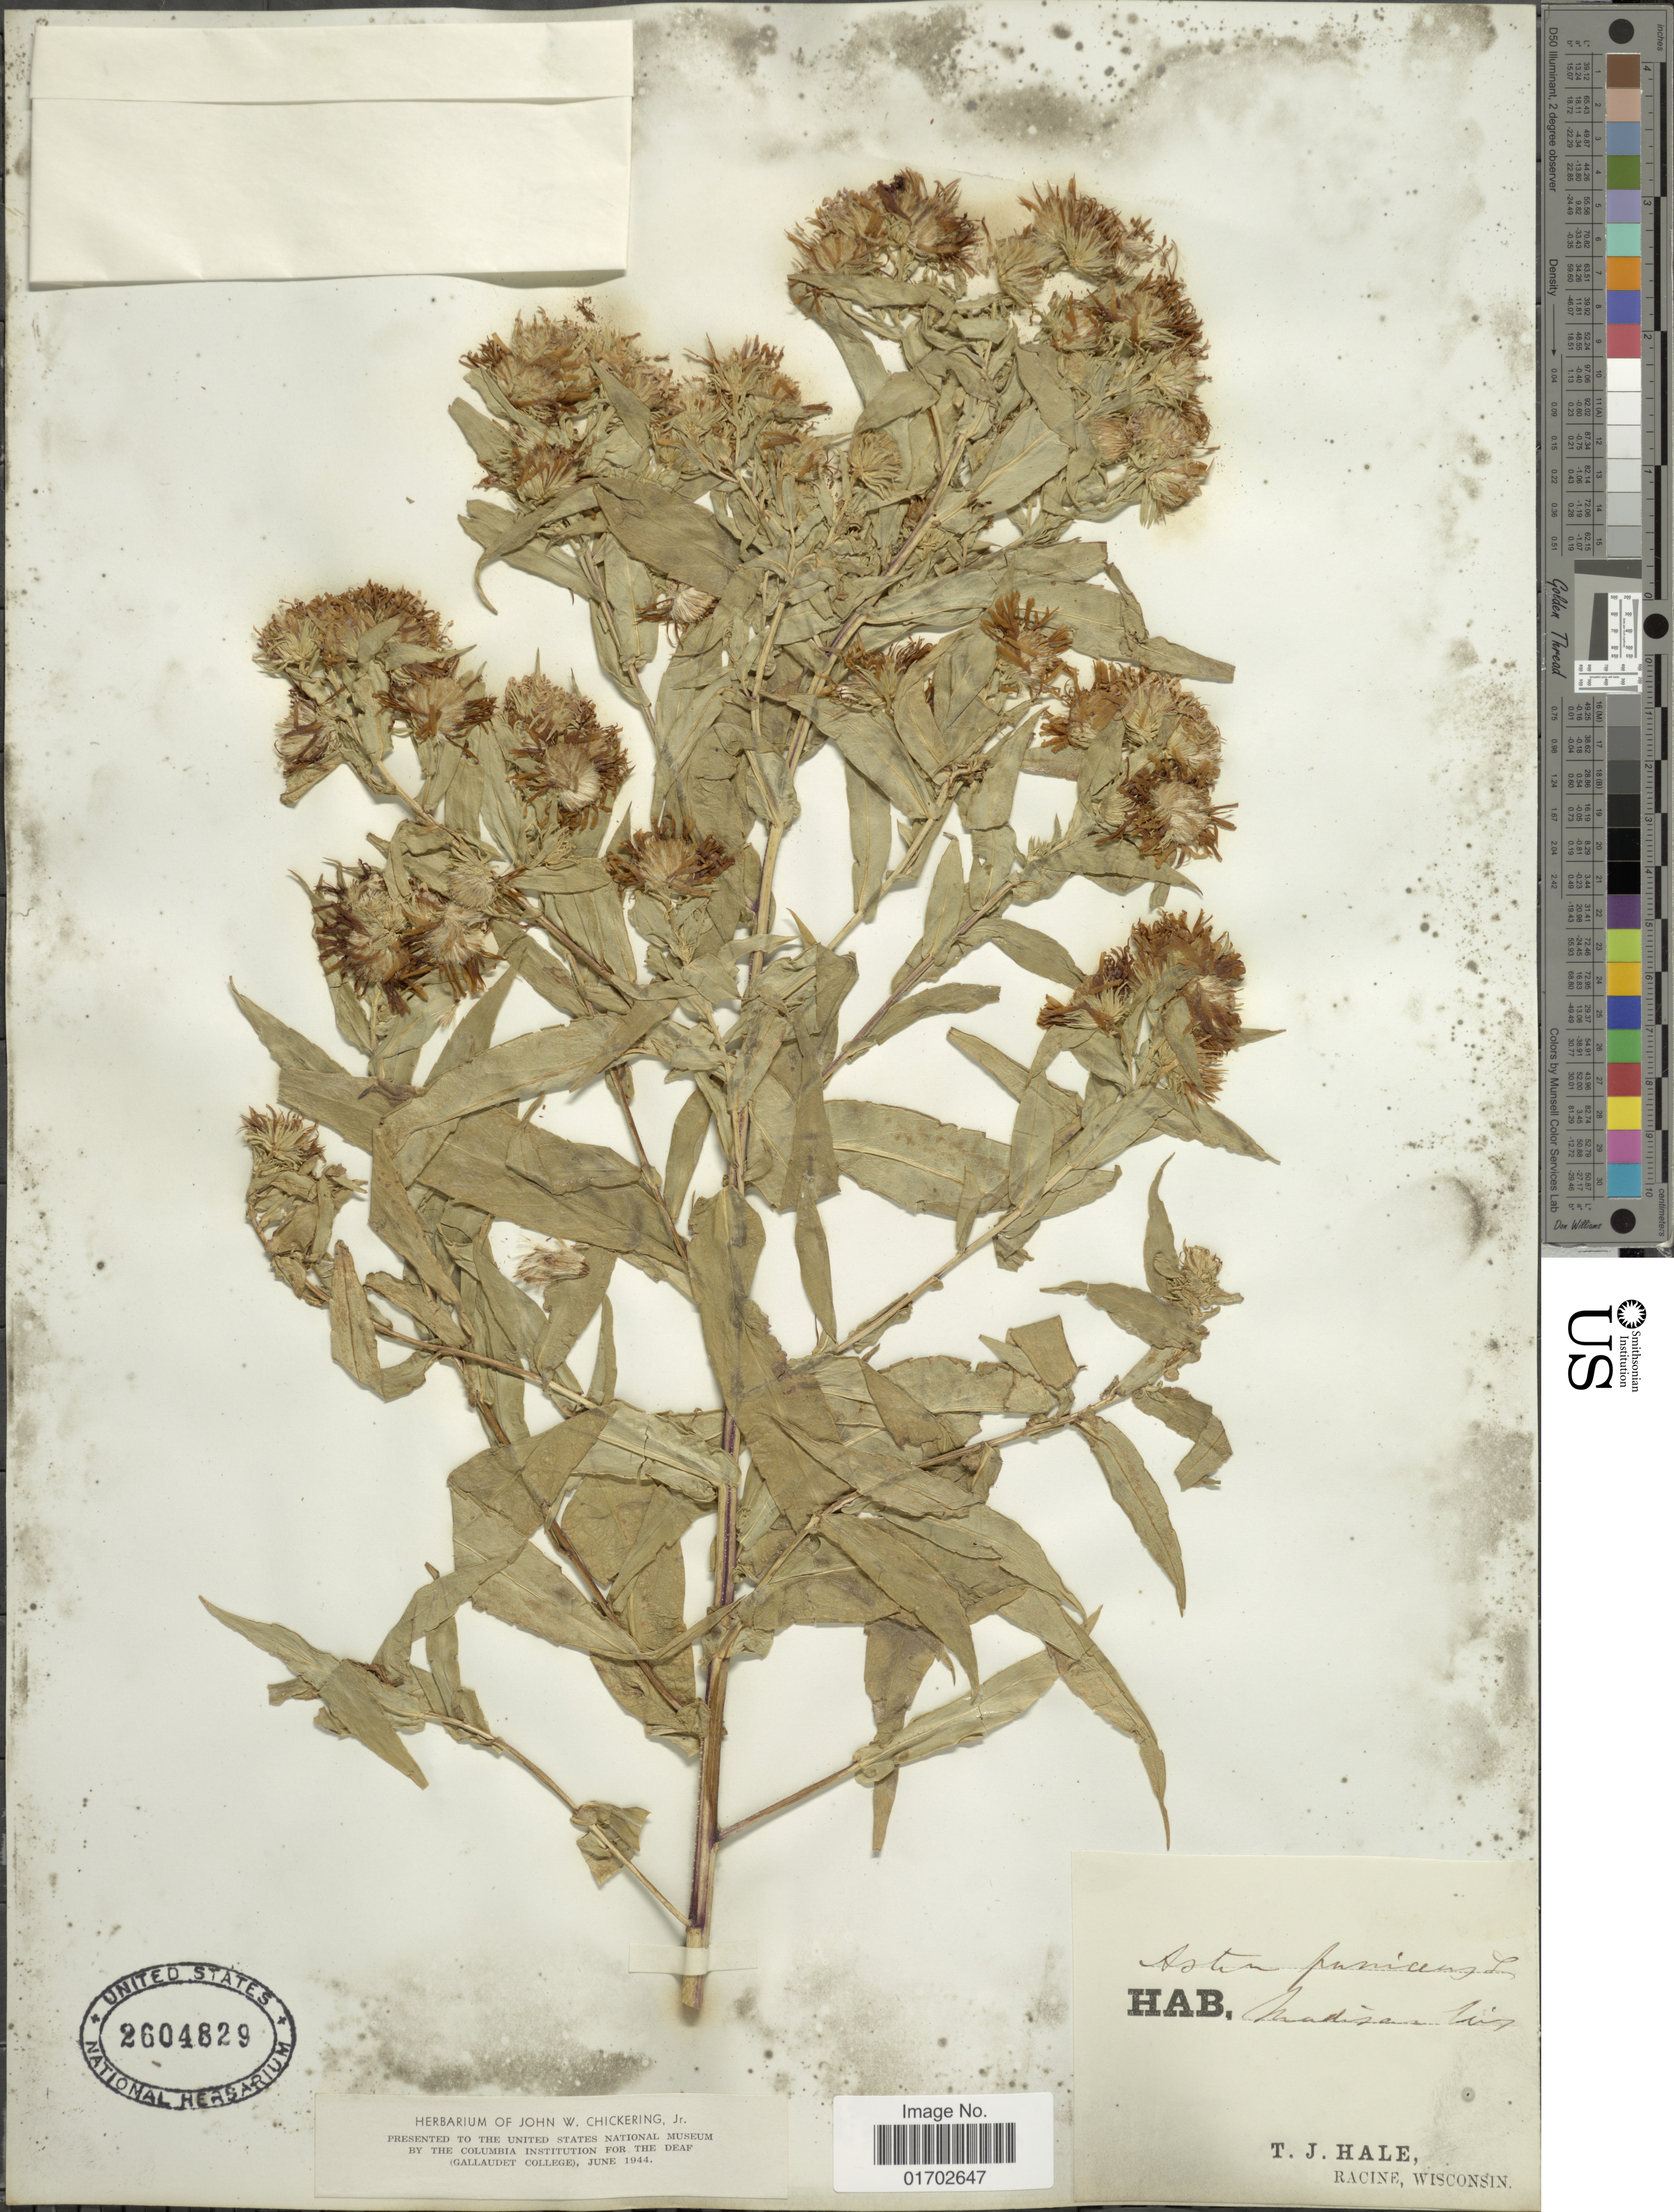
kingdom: Plantae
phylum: Tracheophyta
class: Magnoliopsida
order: Asterales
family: Asteraceae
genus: Symphyotrichum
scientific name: Symphyotrichum puniceum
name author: (L.) Á. Löve & D. Löve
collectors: T. Hale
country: United States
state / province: Wisconsin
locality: Madison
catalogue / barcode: US 2604829